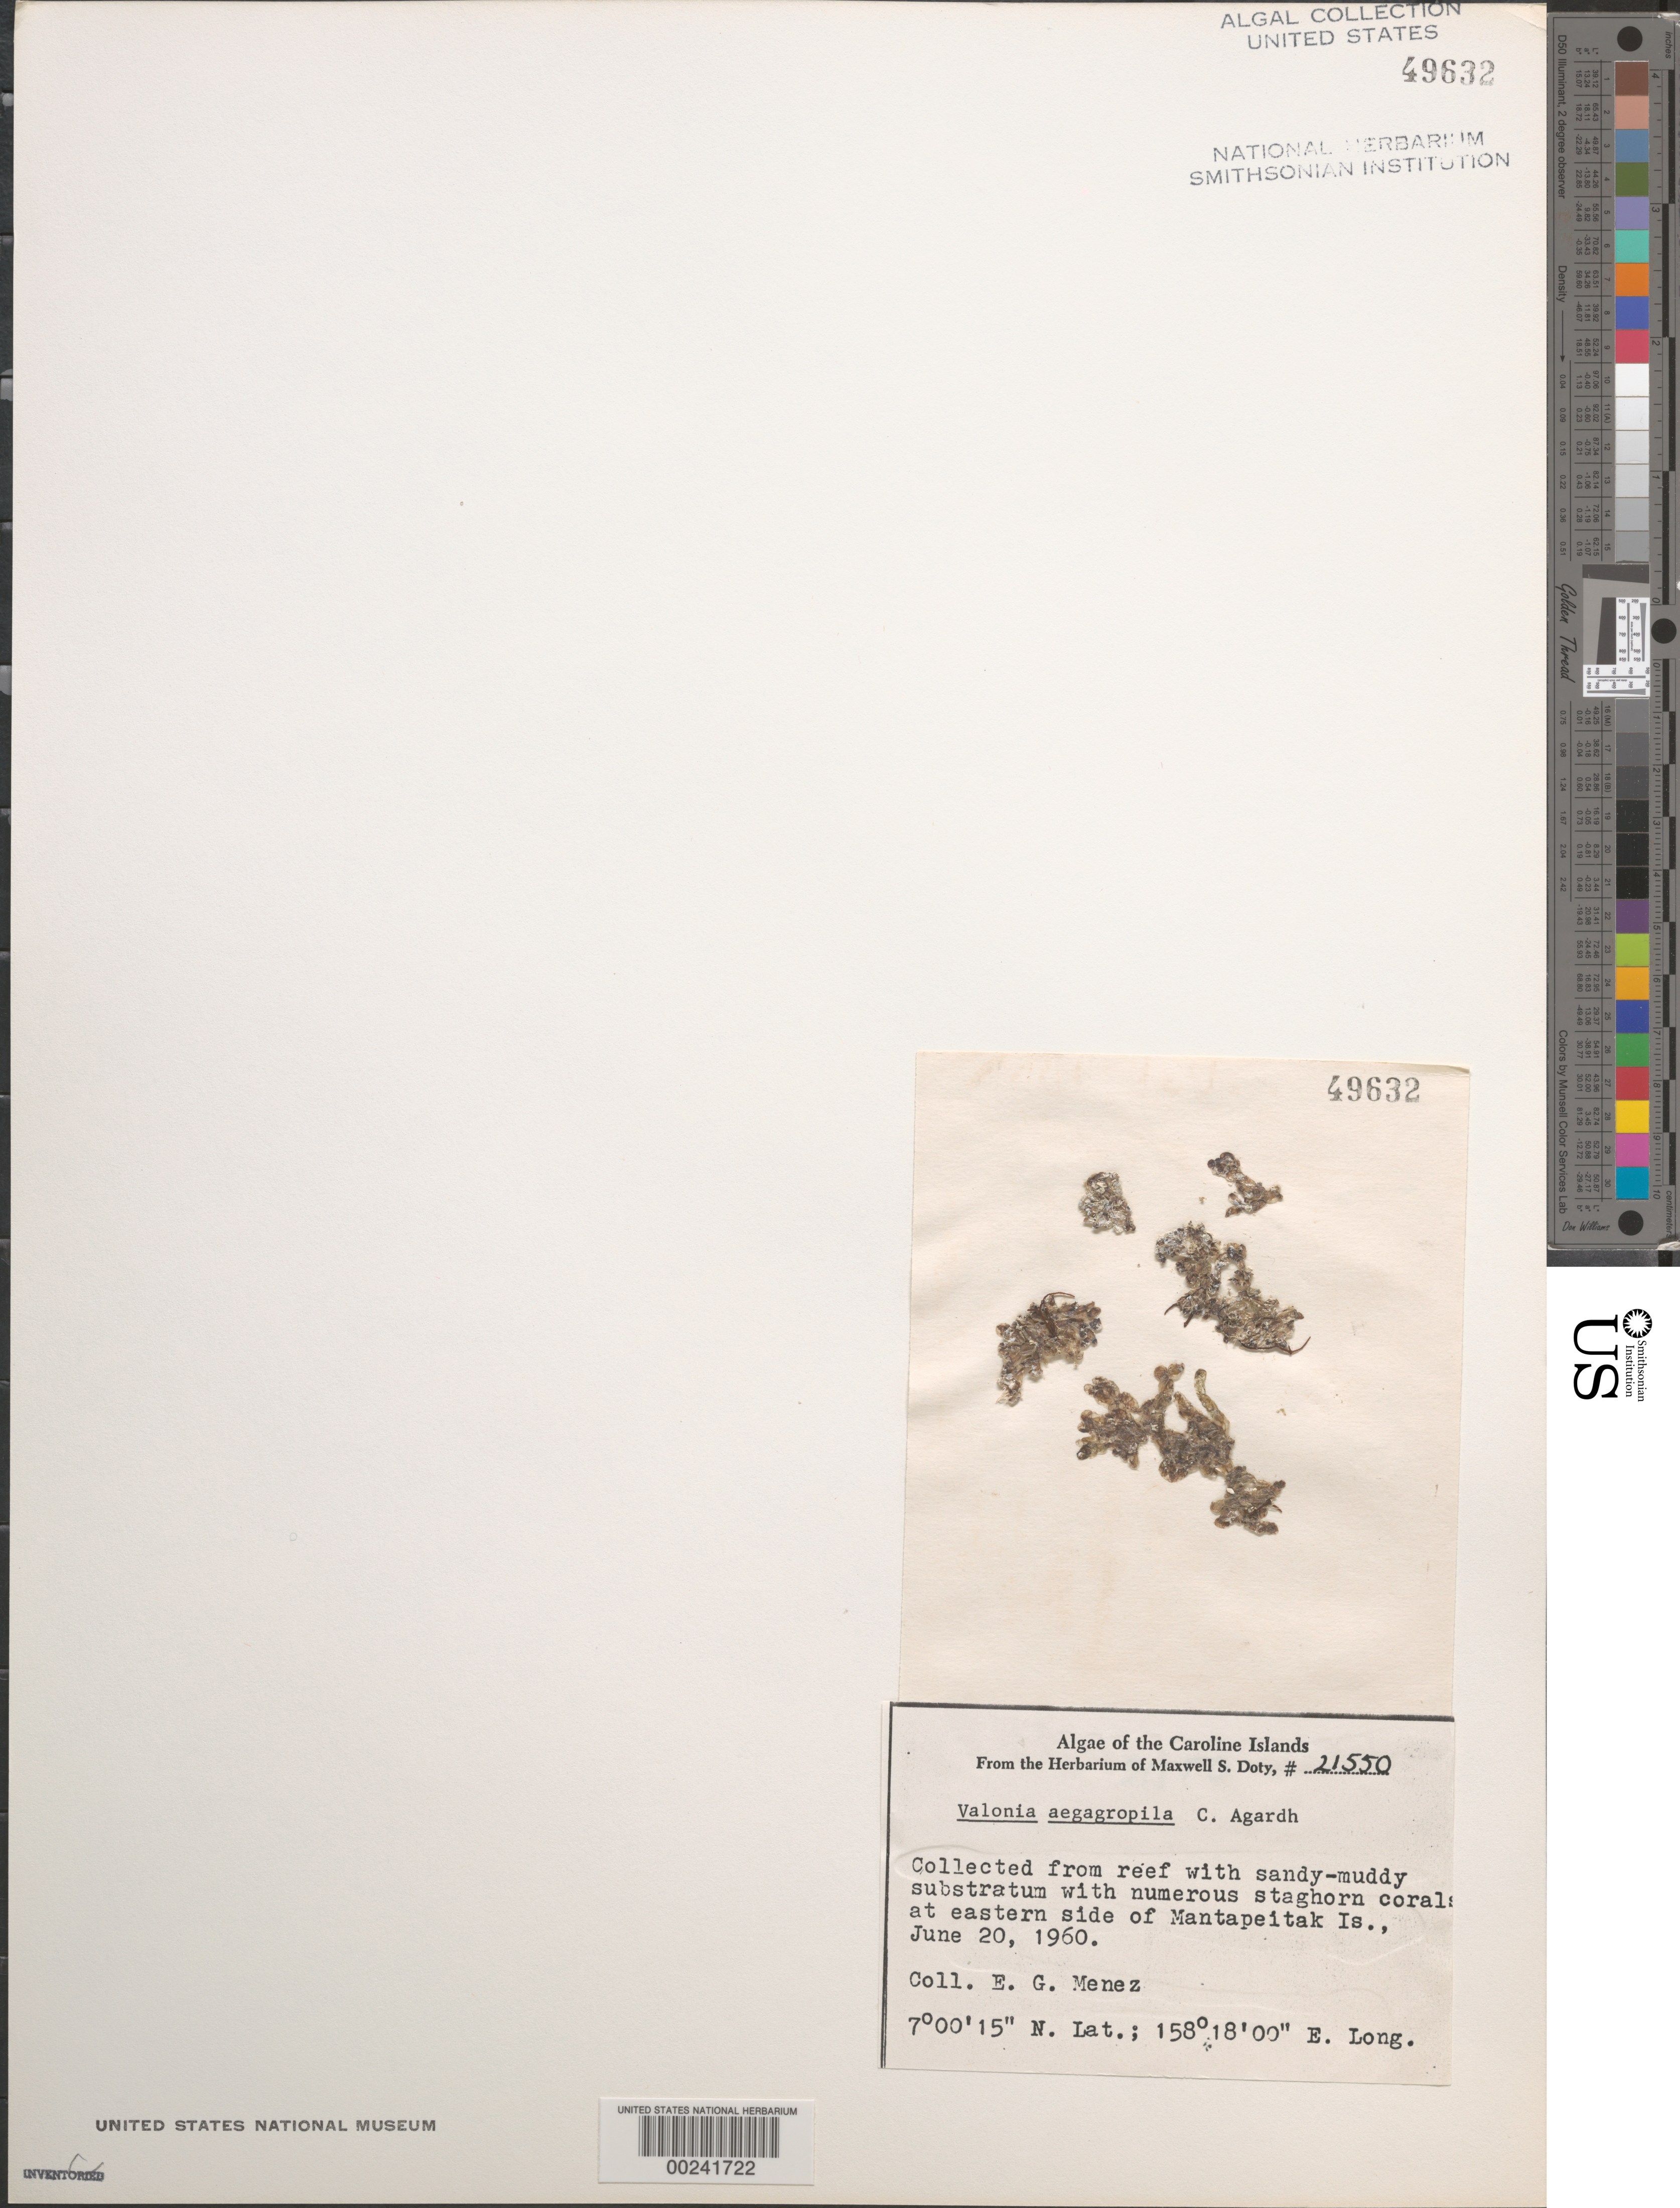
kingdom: Plantae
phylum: Chlorophyta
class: Ulvophyceae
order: Siphonocladales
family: Valoniaceae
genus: Valonia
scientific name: Valonia aegagropila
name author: C. Agardh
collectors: Meñez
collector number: MSD 21550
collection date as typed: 20 Jun 1960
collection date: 1960-06-20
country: Micronesia, Federated States of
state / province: Pohnpei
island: Mantapeitak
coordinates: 7 00' 15" N, 158 18' 00" E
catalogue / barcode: US 49632